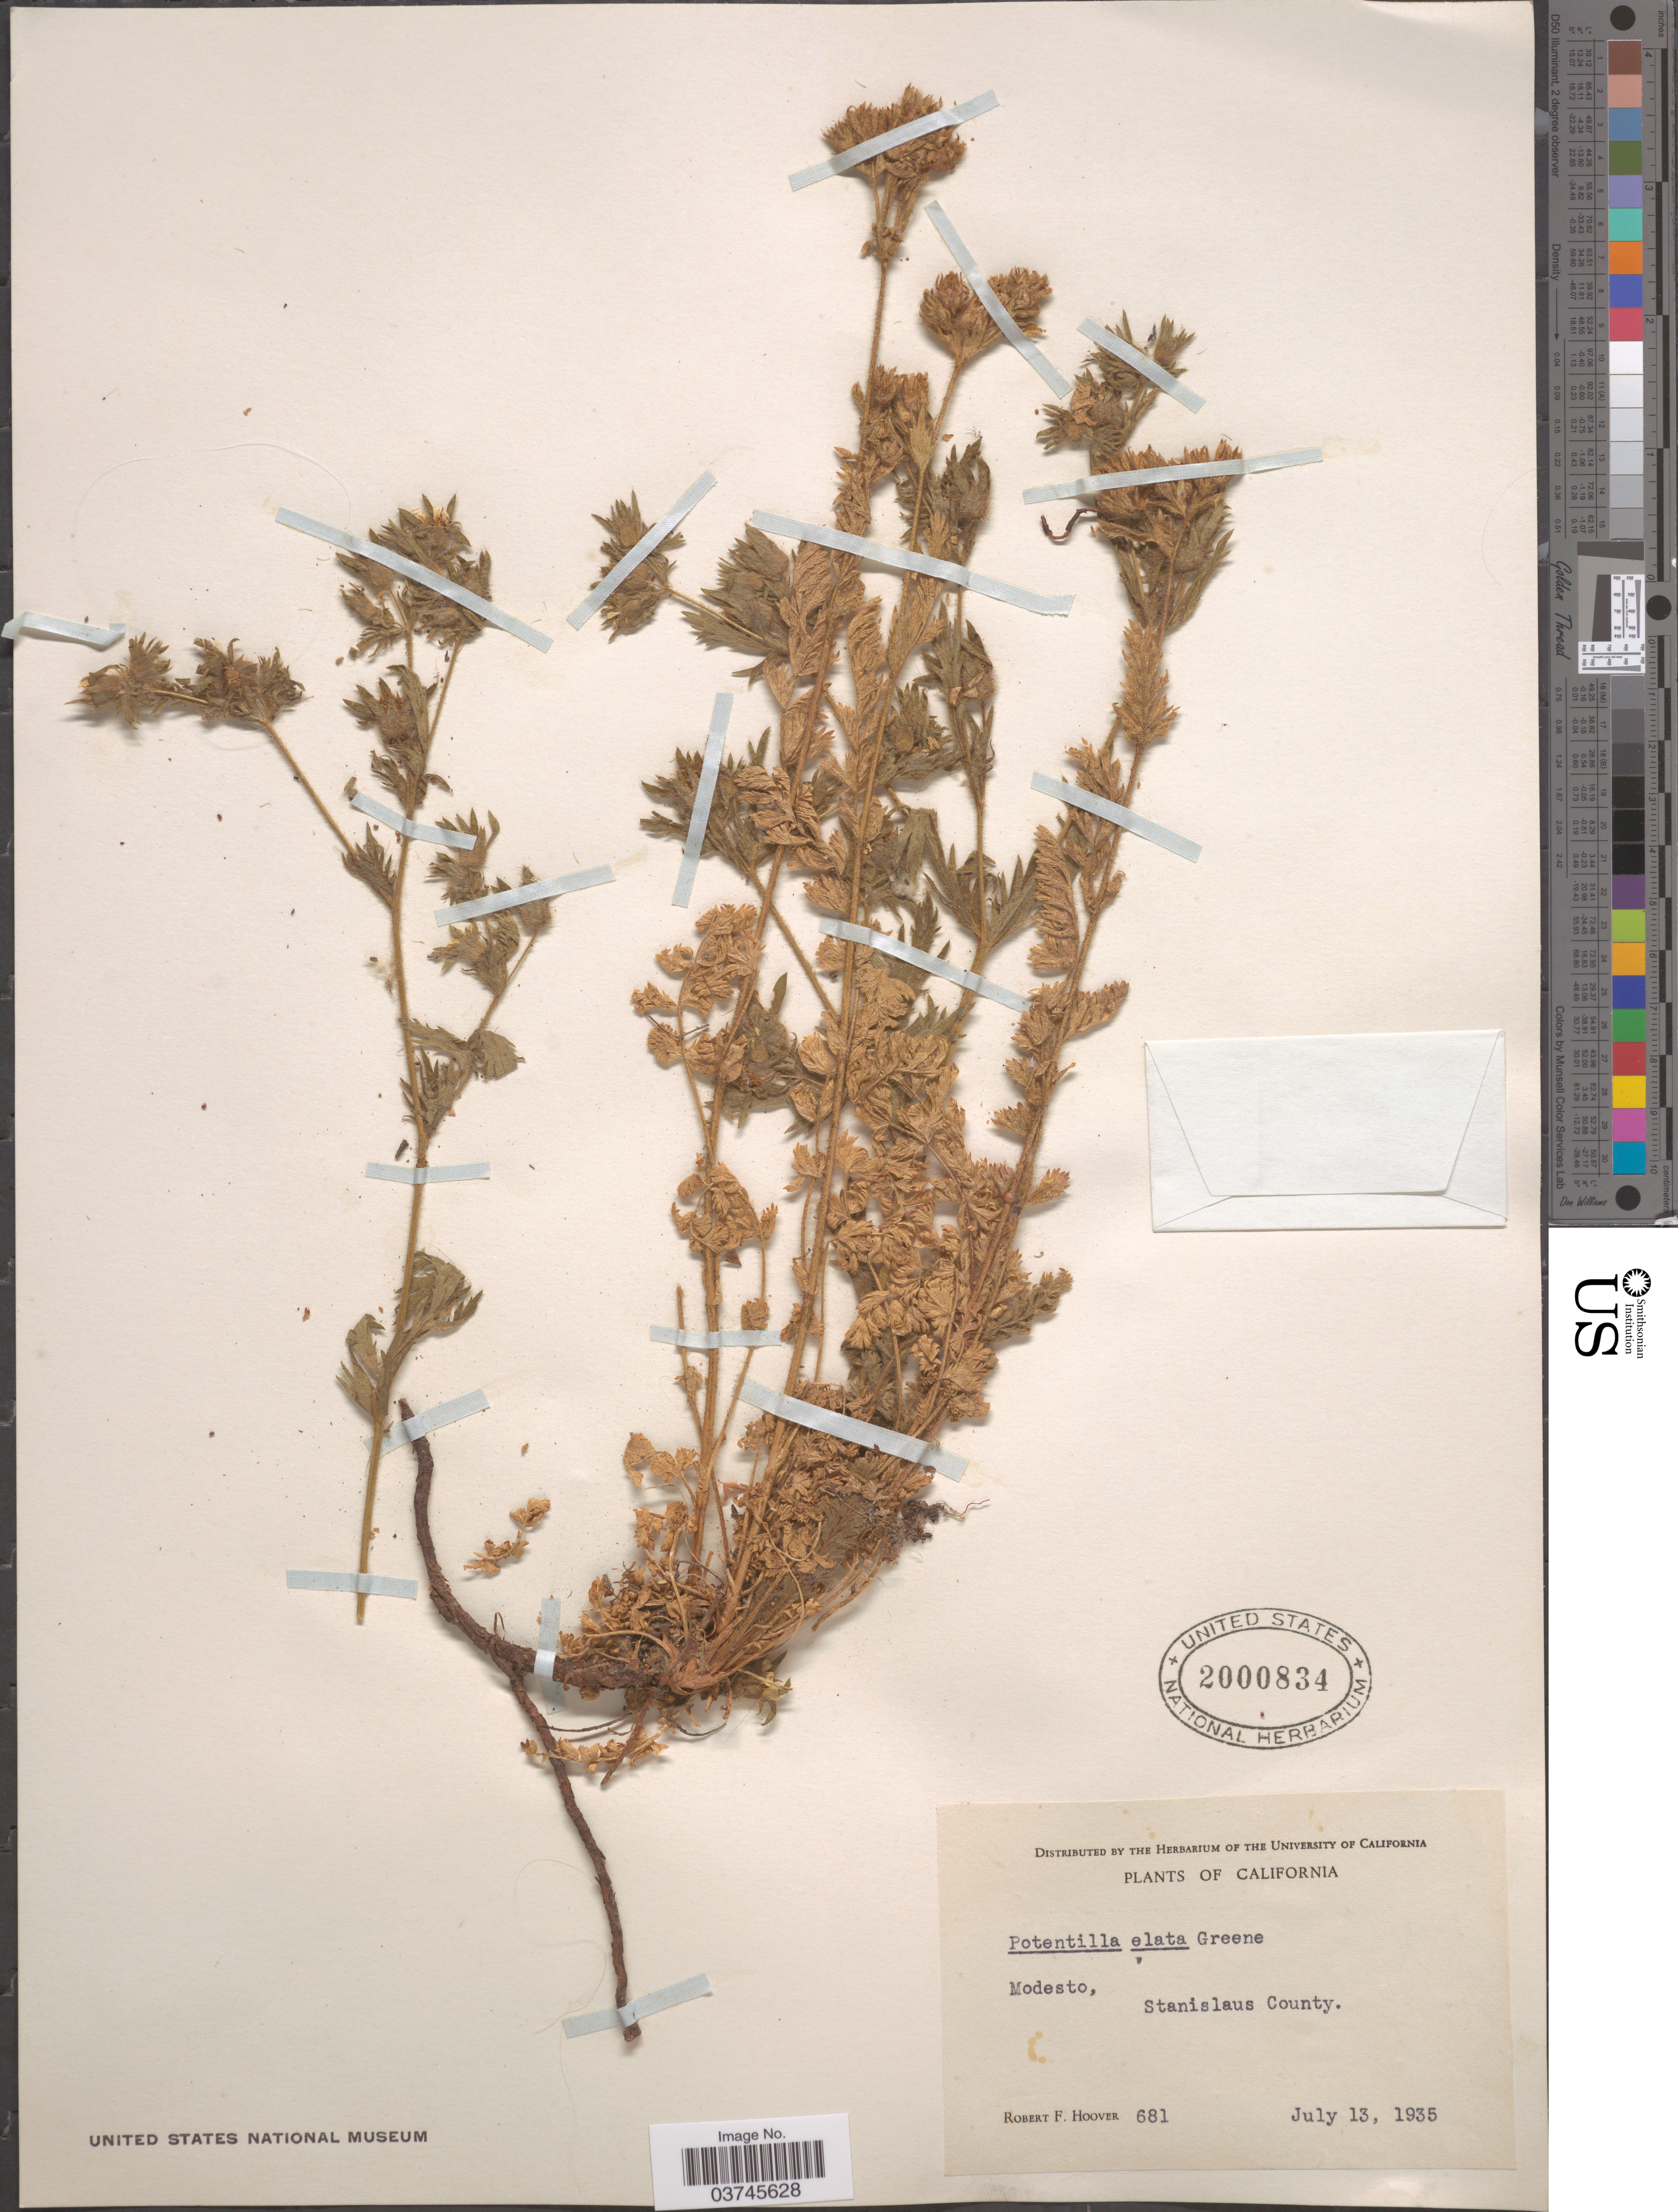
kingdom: Plantae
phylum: Tracheophyta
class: Magnoliopsida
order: Rosales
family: Rosaceae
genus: Potentilla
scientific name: Potentilla californica var. elata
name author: Greene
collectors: R. F. Hoover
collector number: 681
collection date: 1935-07-13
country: United States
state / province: California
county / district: Stanislaus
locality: Modesto, Stanislaus County.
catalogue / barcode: US 2000834